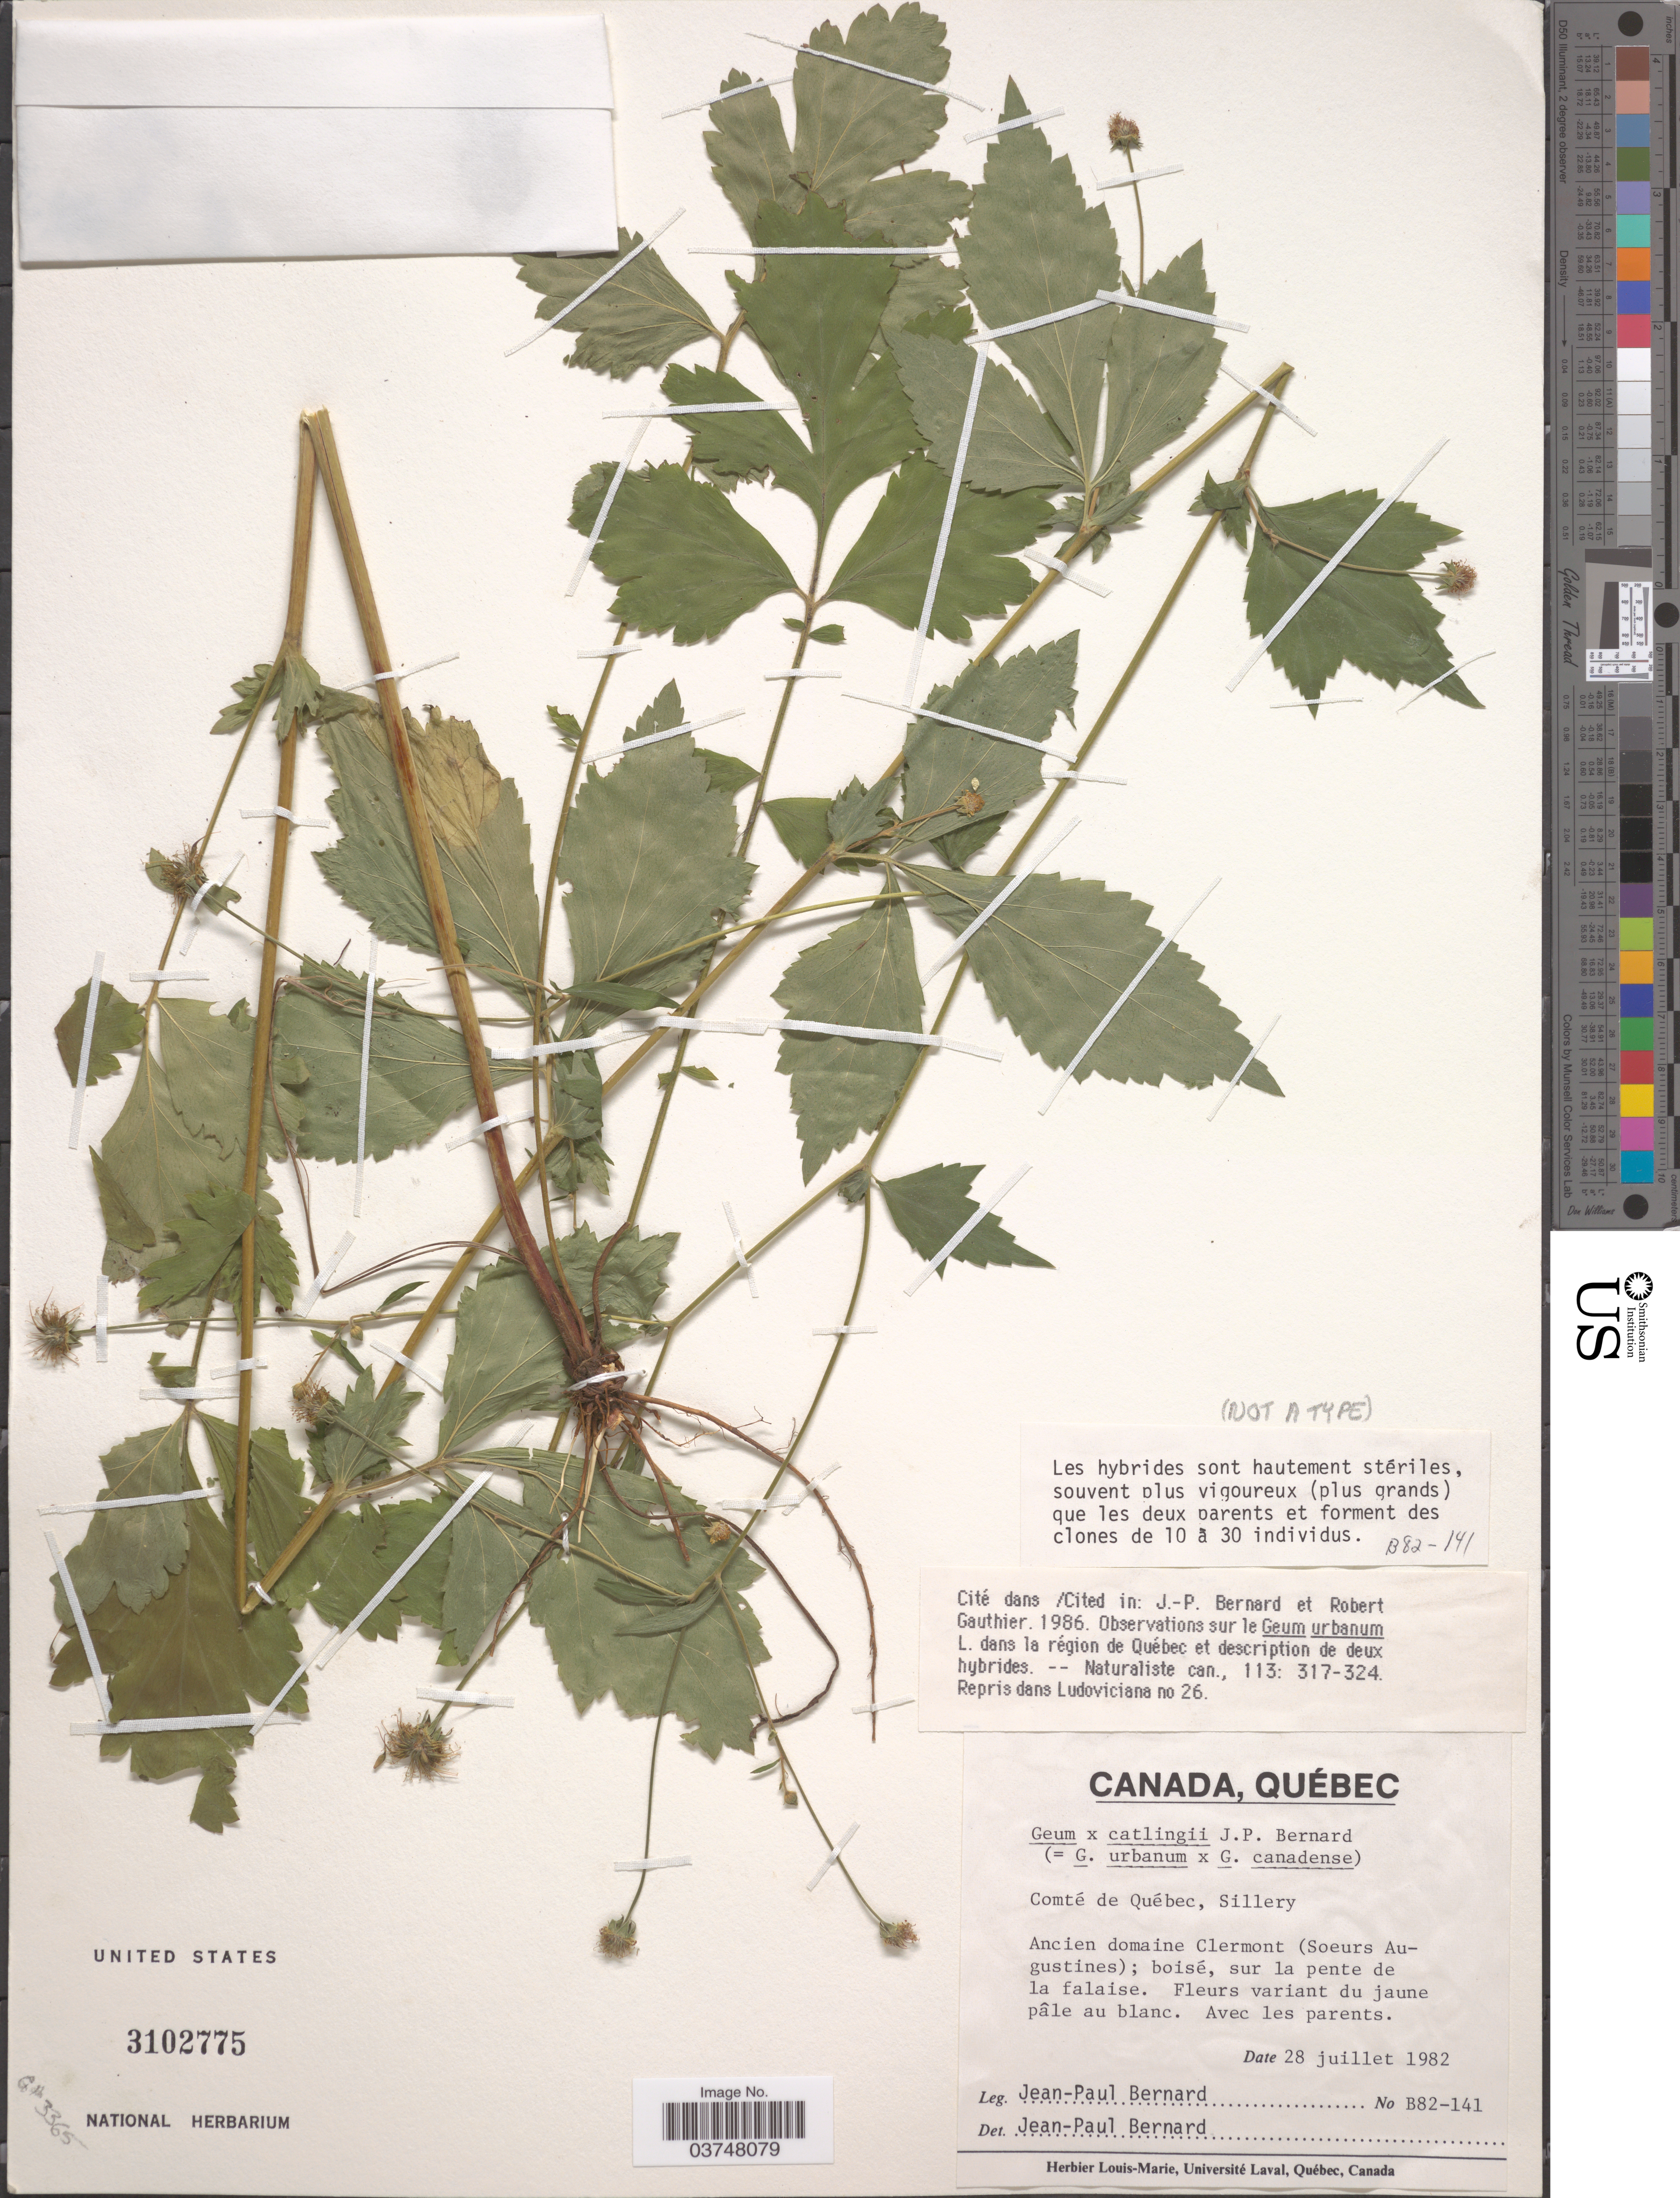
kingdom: Plantae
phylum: Tracheophyta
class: Magnoliopsida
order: Rosales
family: Rosaceae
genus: Geum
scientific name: Geum urbanum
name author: L.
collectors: J.-P. Bernard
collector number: B82-141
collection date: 1982-07-28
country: Canada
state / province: Quebec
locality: Comté de Québec, Sillery. Ancien domaine Clermont (Soeurs Augustines).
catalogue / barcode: US 3102775